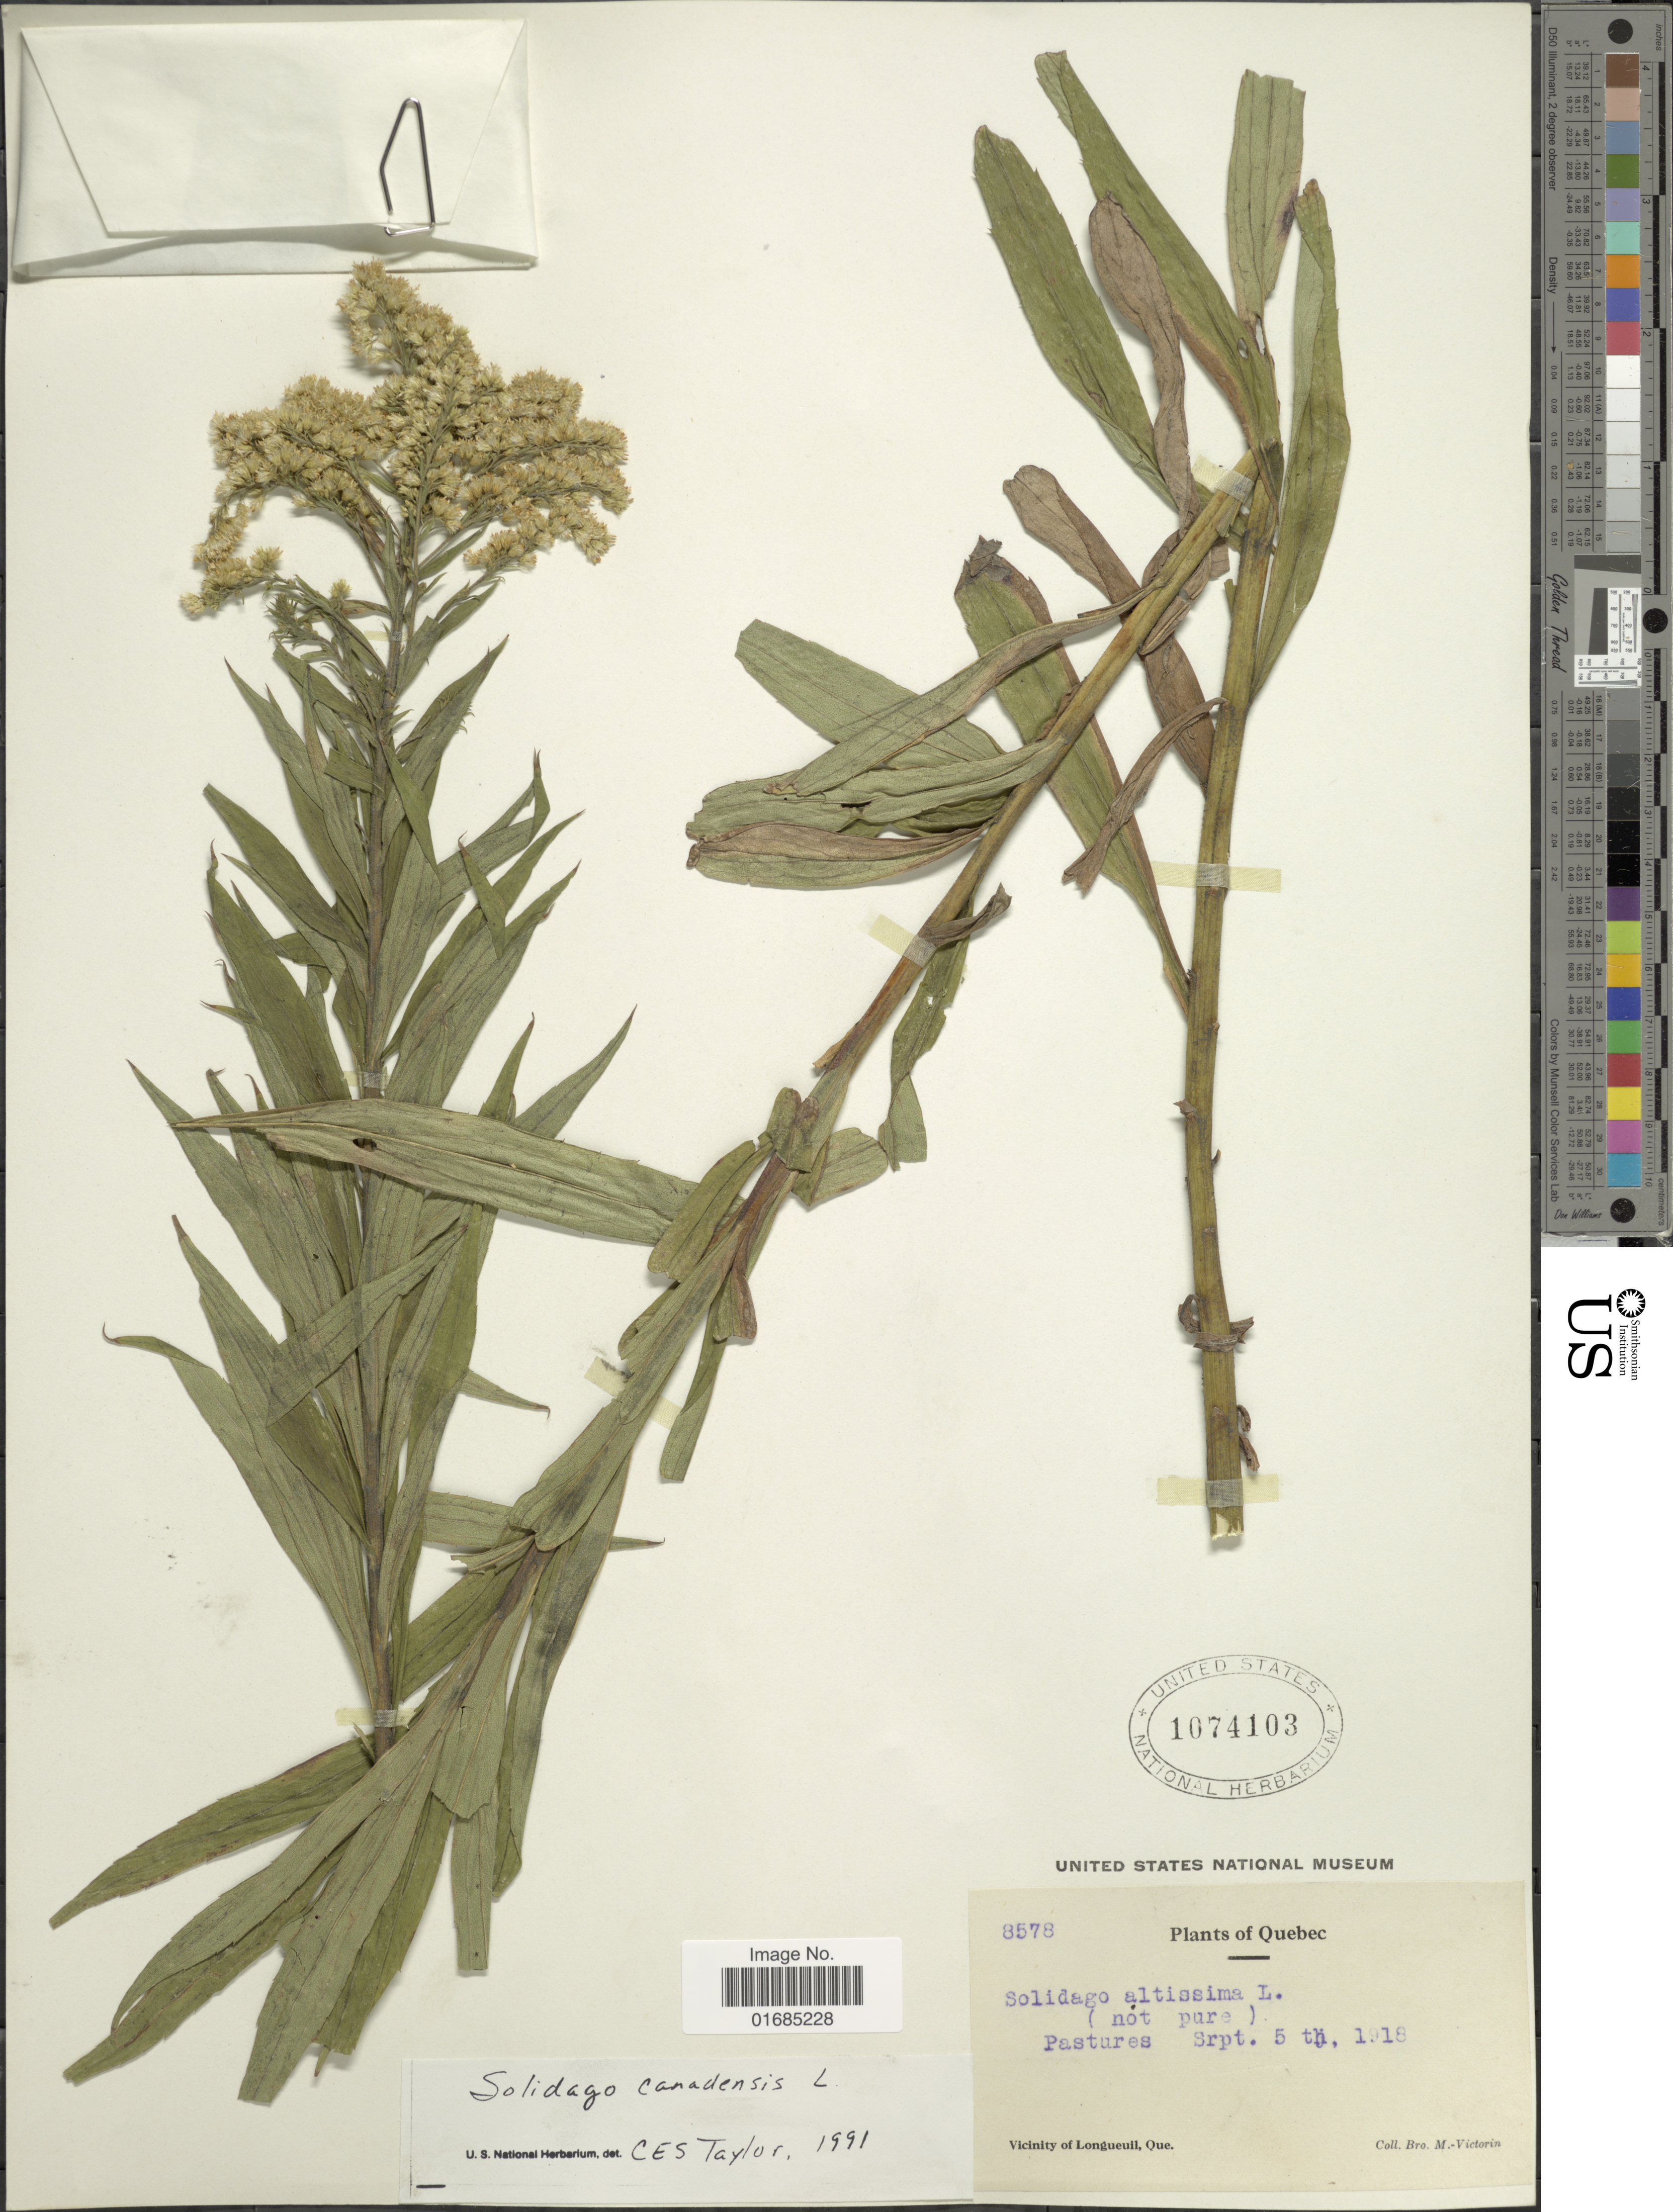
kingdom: Plantae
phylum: Tracheophyta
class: Magnoliopsida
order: Asterales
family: Asteraceae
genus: Solidago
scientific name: Solidago canadensis var. canadensis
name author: L.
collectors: Fr. Marie-Victorin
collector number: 8578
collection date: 1918-09-05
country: Canada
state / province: Quebec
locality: Quebec. Vicinity of Longueuill, Que.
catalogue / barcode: US 1074103